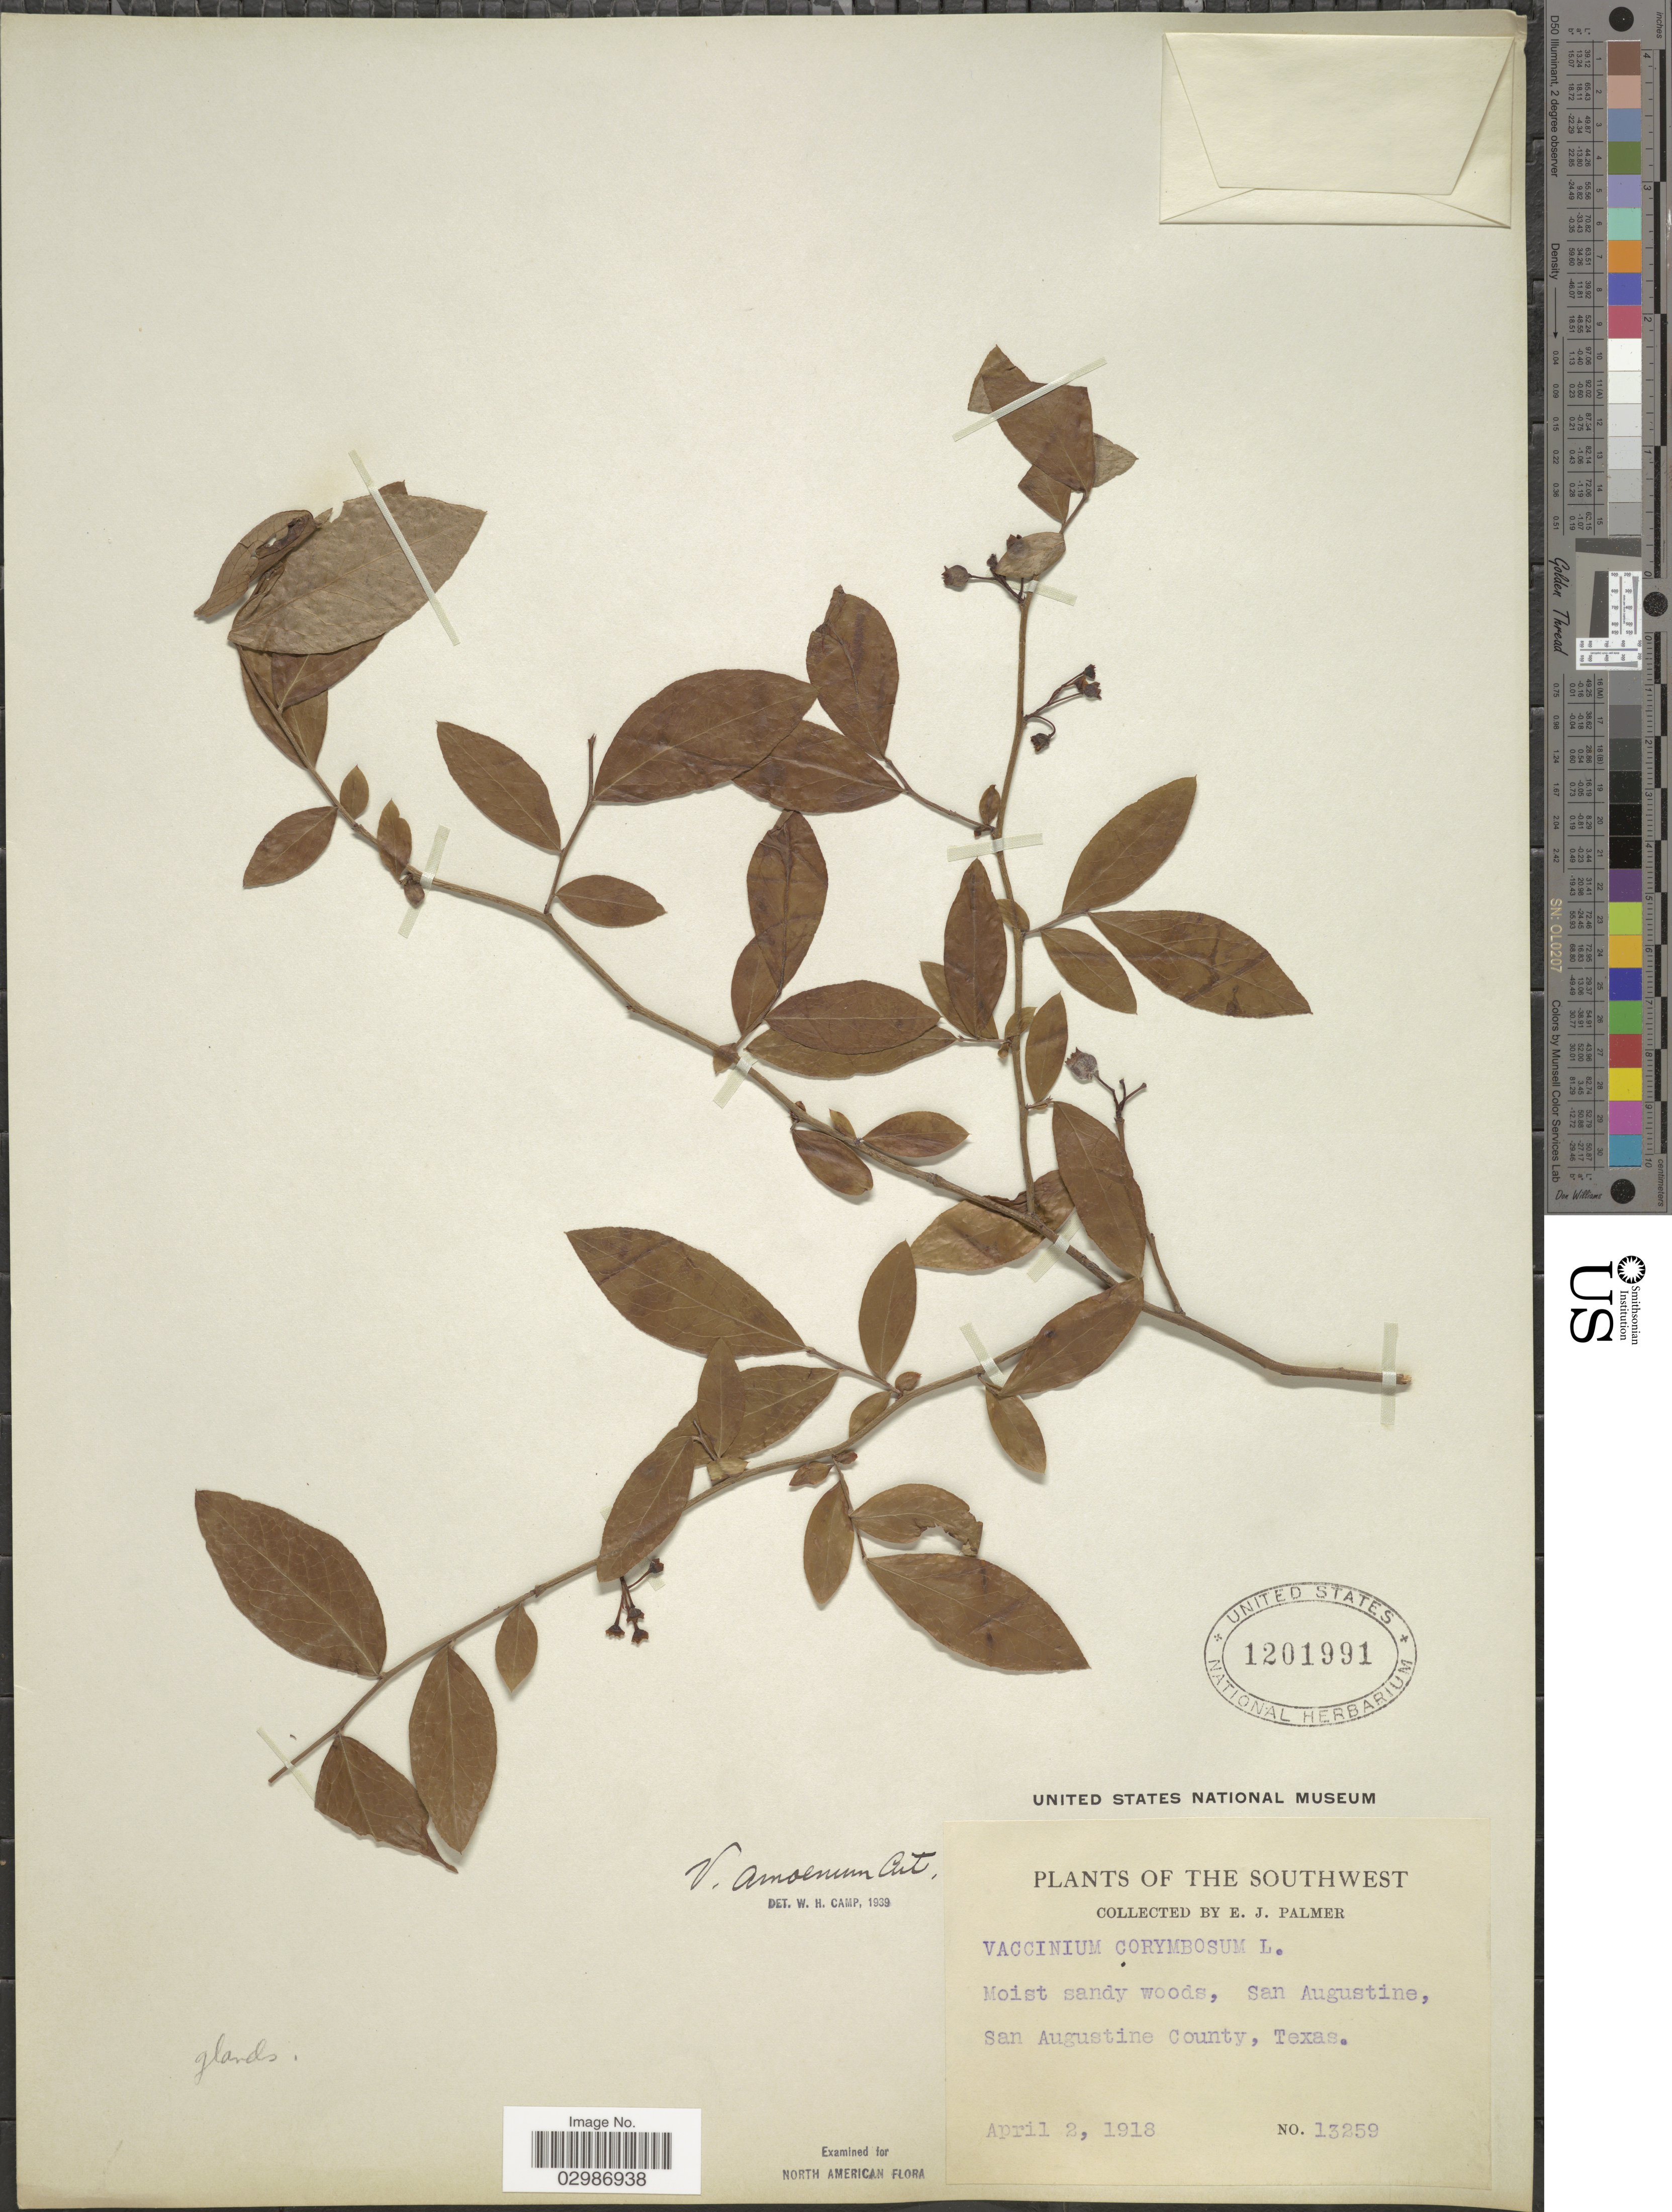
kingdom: Plantae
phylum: Tracheophyta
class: Magnoliopsida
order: Ericales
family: Ericaceae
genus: Vaccinium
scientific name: Vaccinium amoenum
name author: Aiton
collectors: E. J. Palmer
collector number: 13259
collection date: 1918-04-02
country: United States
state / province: Texas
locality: The Southwest, San Augustine, San Augustine County.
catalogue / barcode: US 1201991